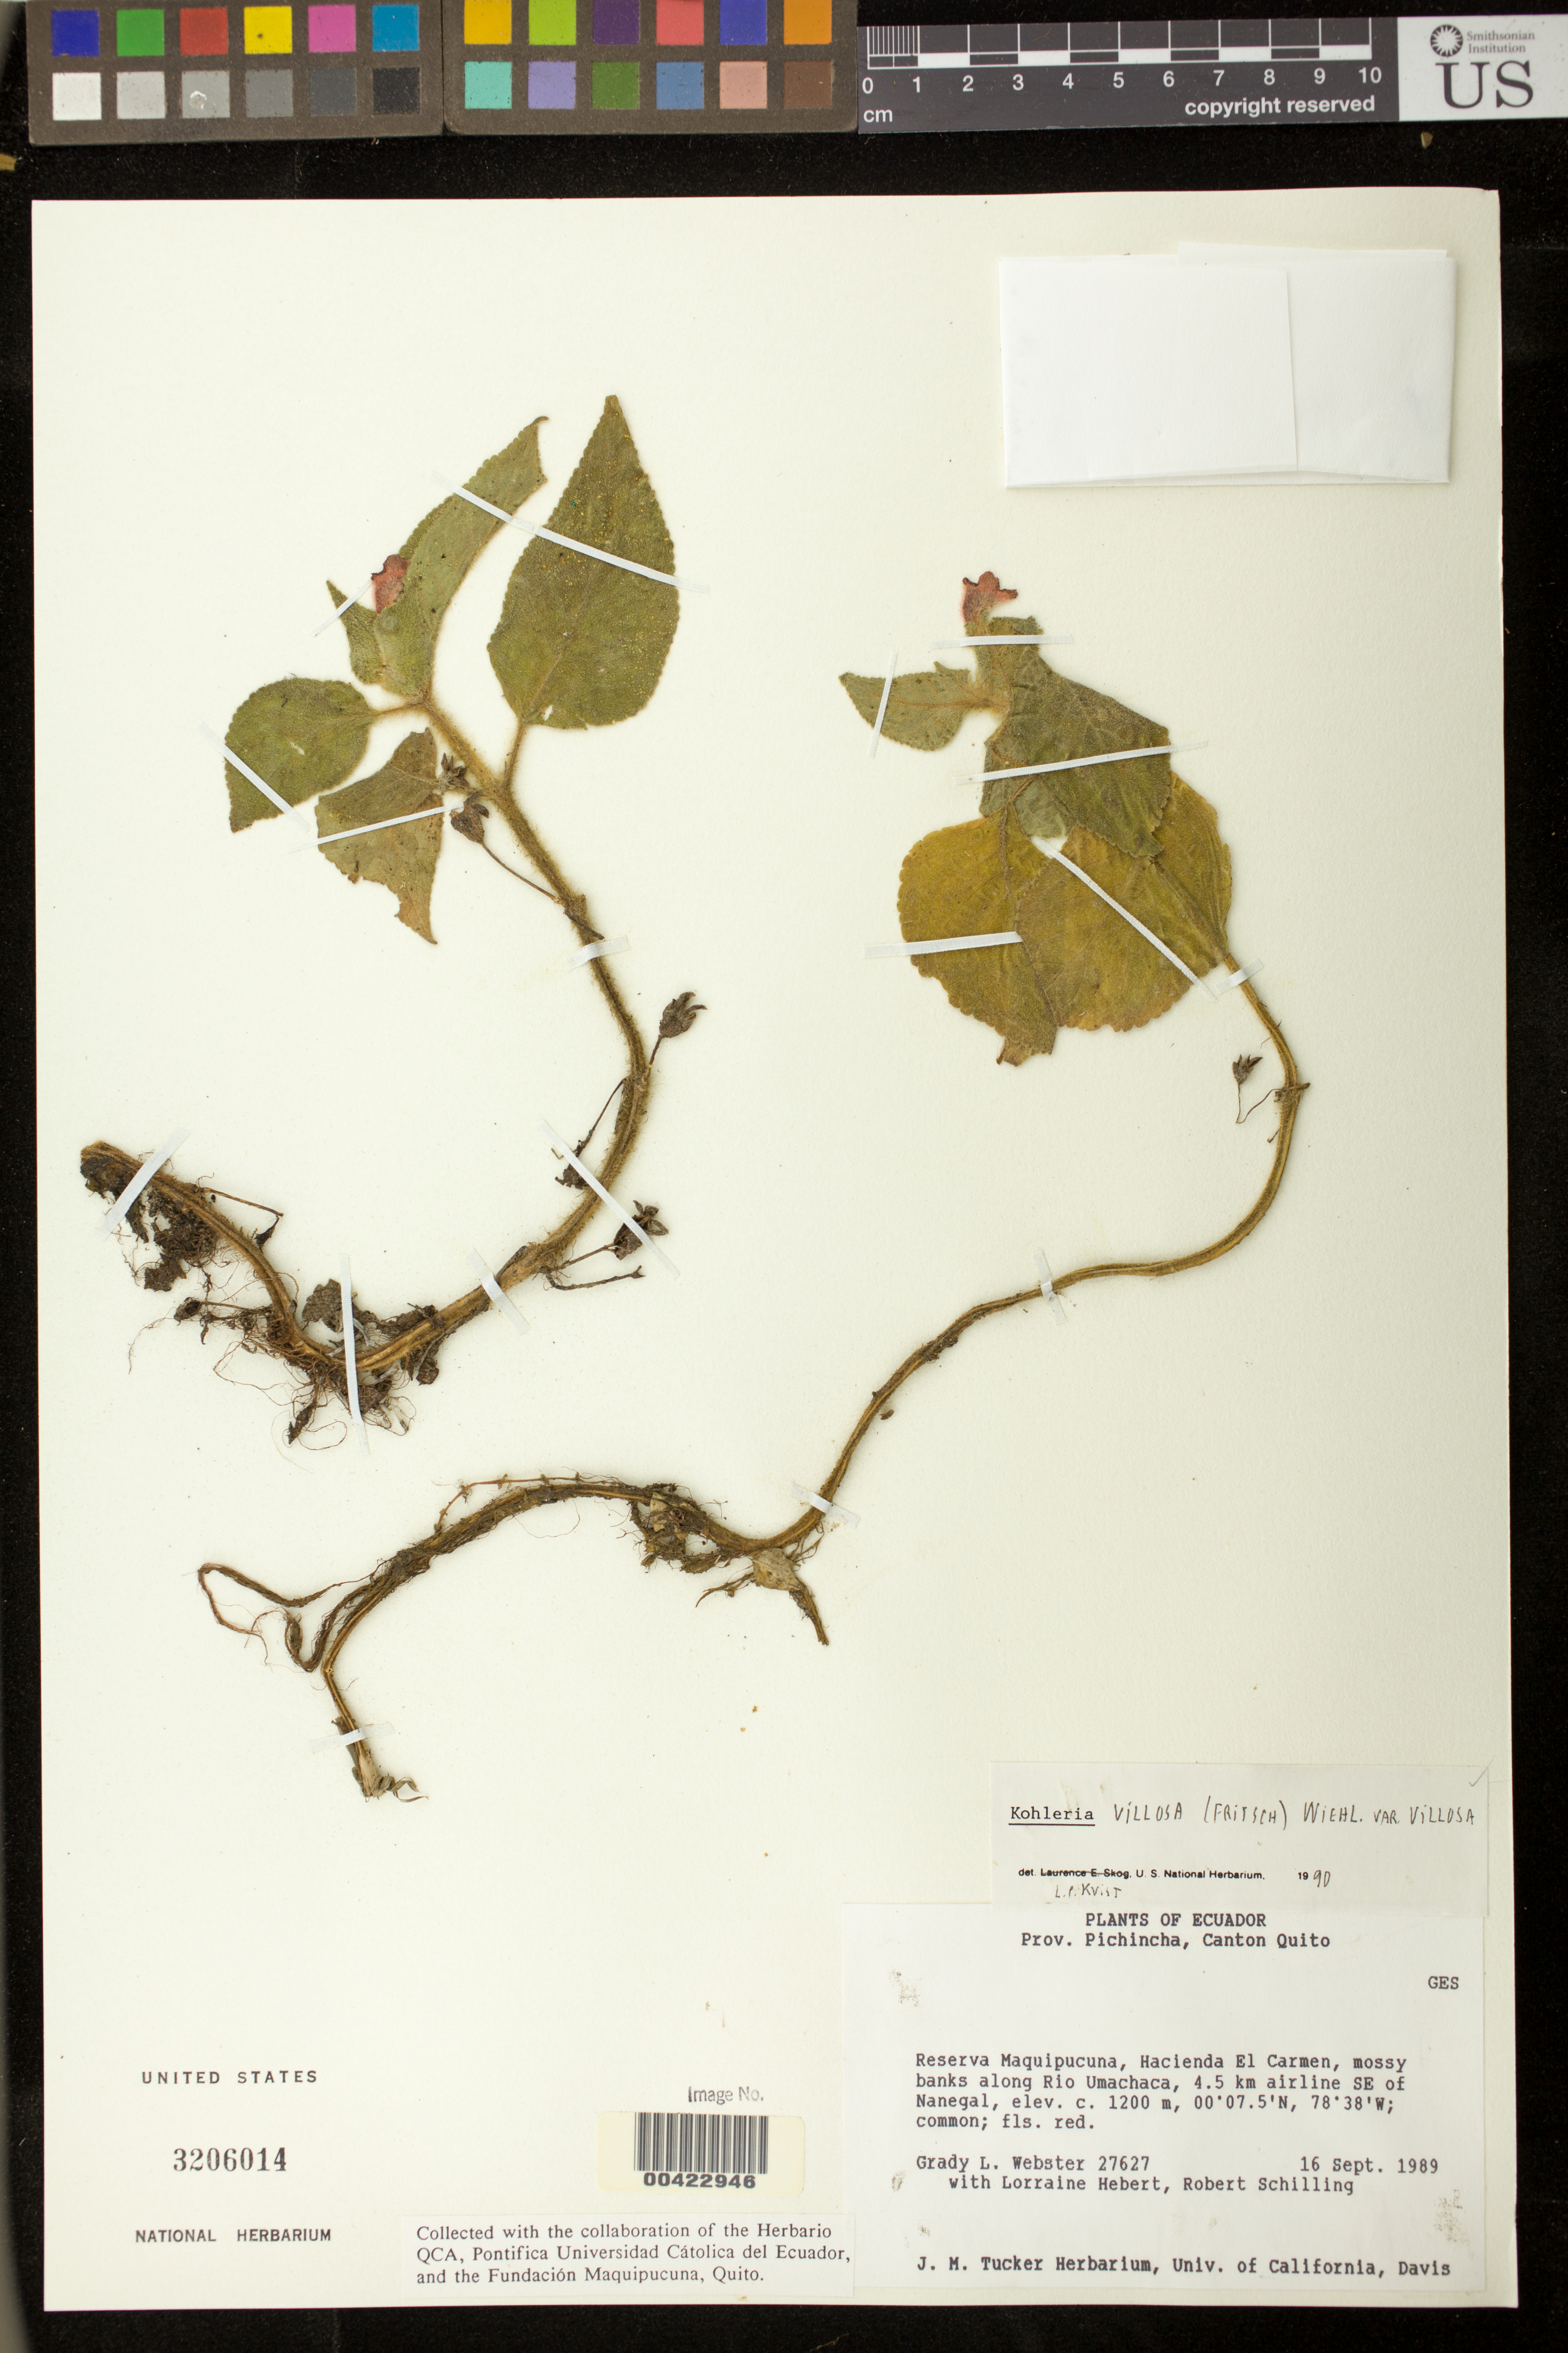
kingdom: Plantae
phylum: Tracheophyta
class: Magnoliopsida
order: Lamiales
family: Gesneriaceae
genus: Kohleria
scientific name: Kohleria villosa var. villosa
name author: (Fritsch) Wiehler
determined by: Skog, Laurence E.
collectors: G. L. Webster, L. Herbert & R. Schilling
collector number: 27627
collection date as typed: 16 Sep 1989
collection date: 1989-09-16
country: Ecuador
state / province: Pichincha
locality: Canton Quito, Reserva Maquipucuna, Hacienda El Carmen, along Río Umachaca, 4.5 km airline SE of Nanegal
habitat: Mossy banks along river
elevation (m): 1200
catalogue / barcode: US 3206014